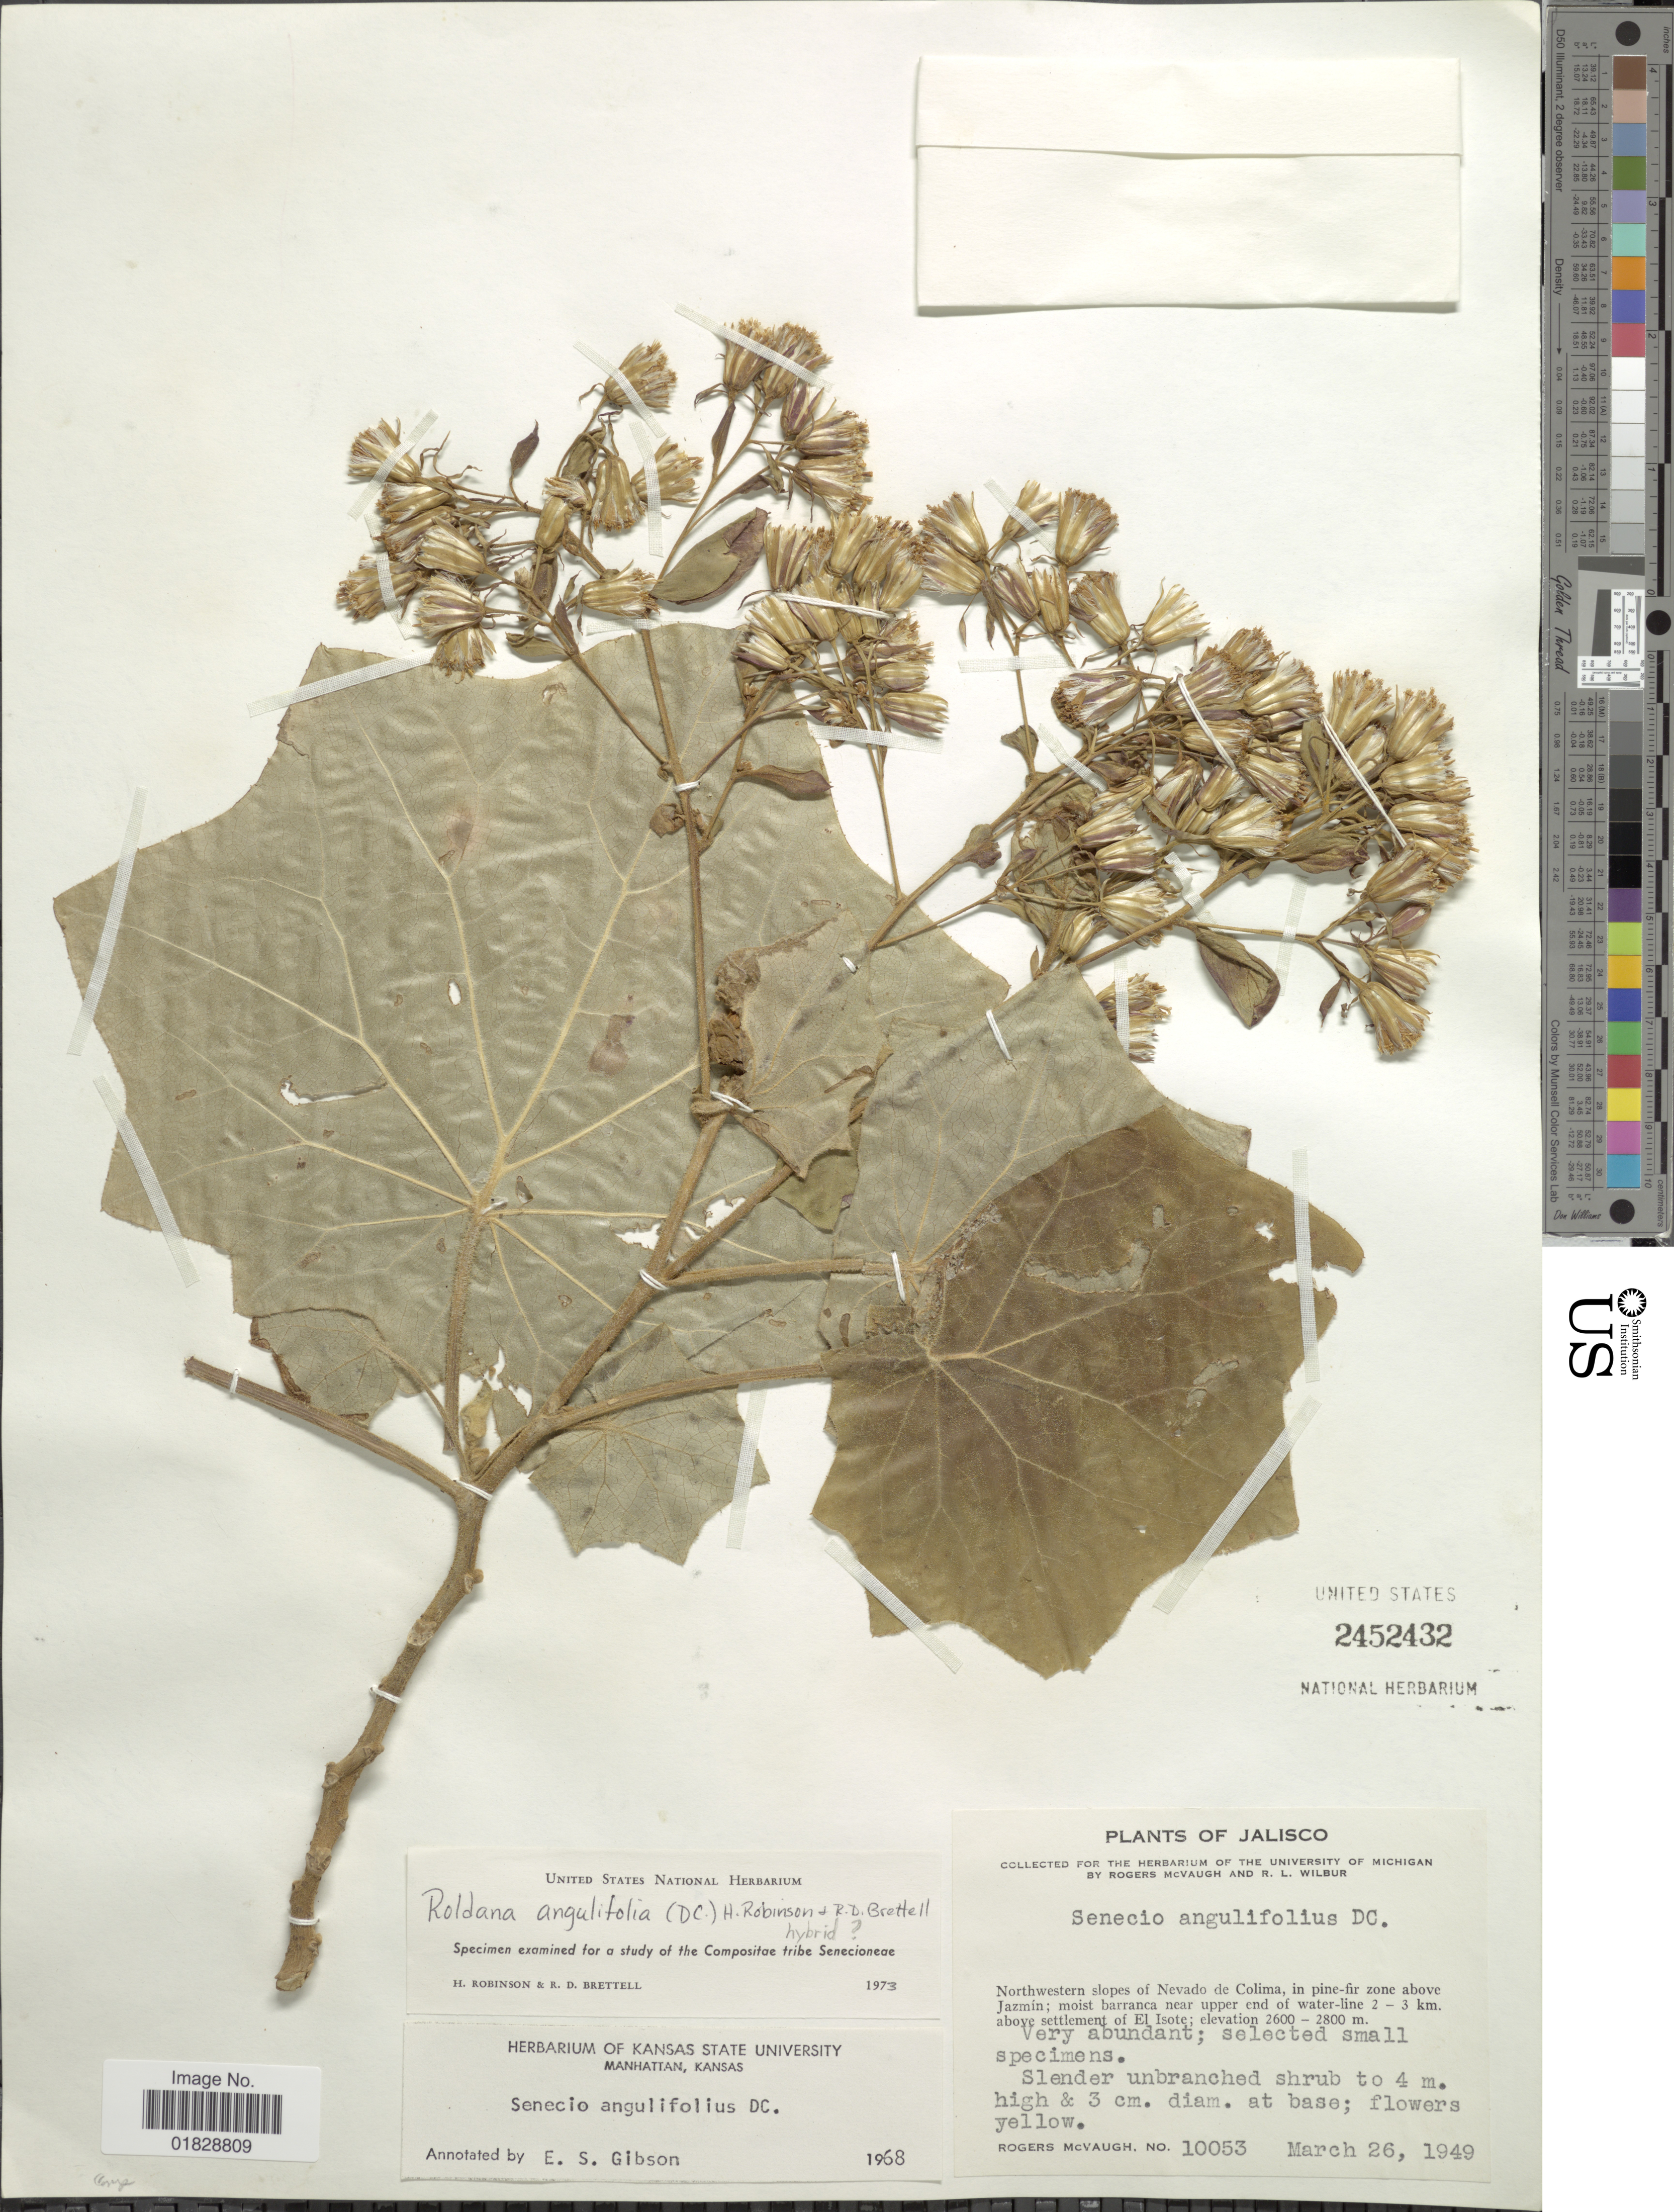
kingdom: Plantae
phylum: Tracheophyta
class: Magnoliopsida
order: Asterales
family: Asteraceae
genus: Roldana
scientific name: Roldana angulifolia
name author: (DC.) H. Rob. & Brettell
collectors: R. McVaugh & R. L. Wilbur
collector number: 10053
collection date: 1949-03-26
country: Mexico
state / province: Jalisco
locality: Northwestern slopes of Nevado de Colima, in pine-fir zone above Jazmin; moist barranca near upper end of water-line 2-3 km. above settlement of El Isote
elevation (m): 2600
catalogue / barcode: US 2452432